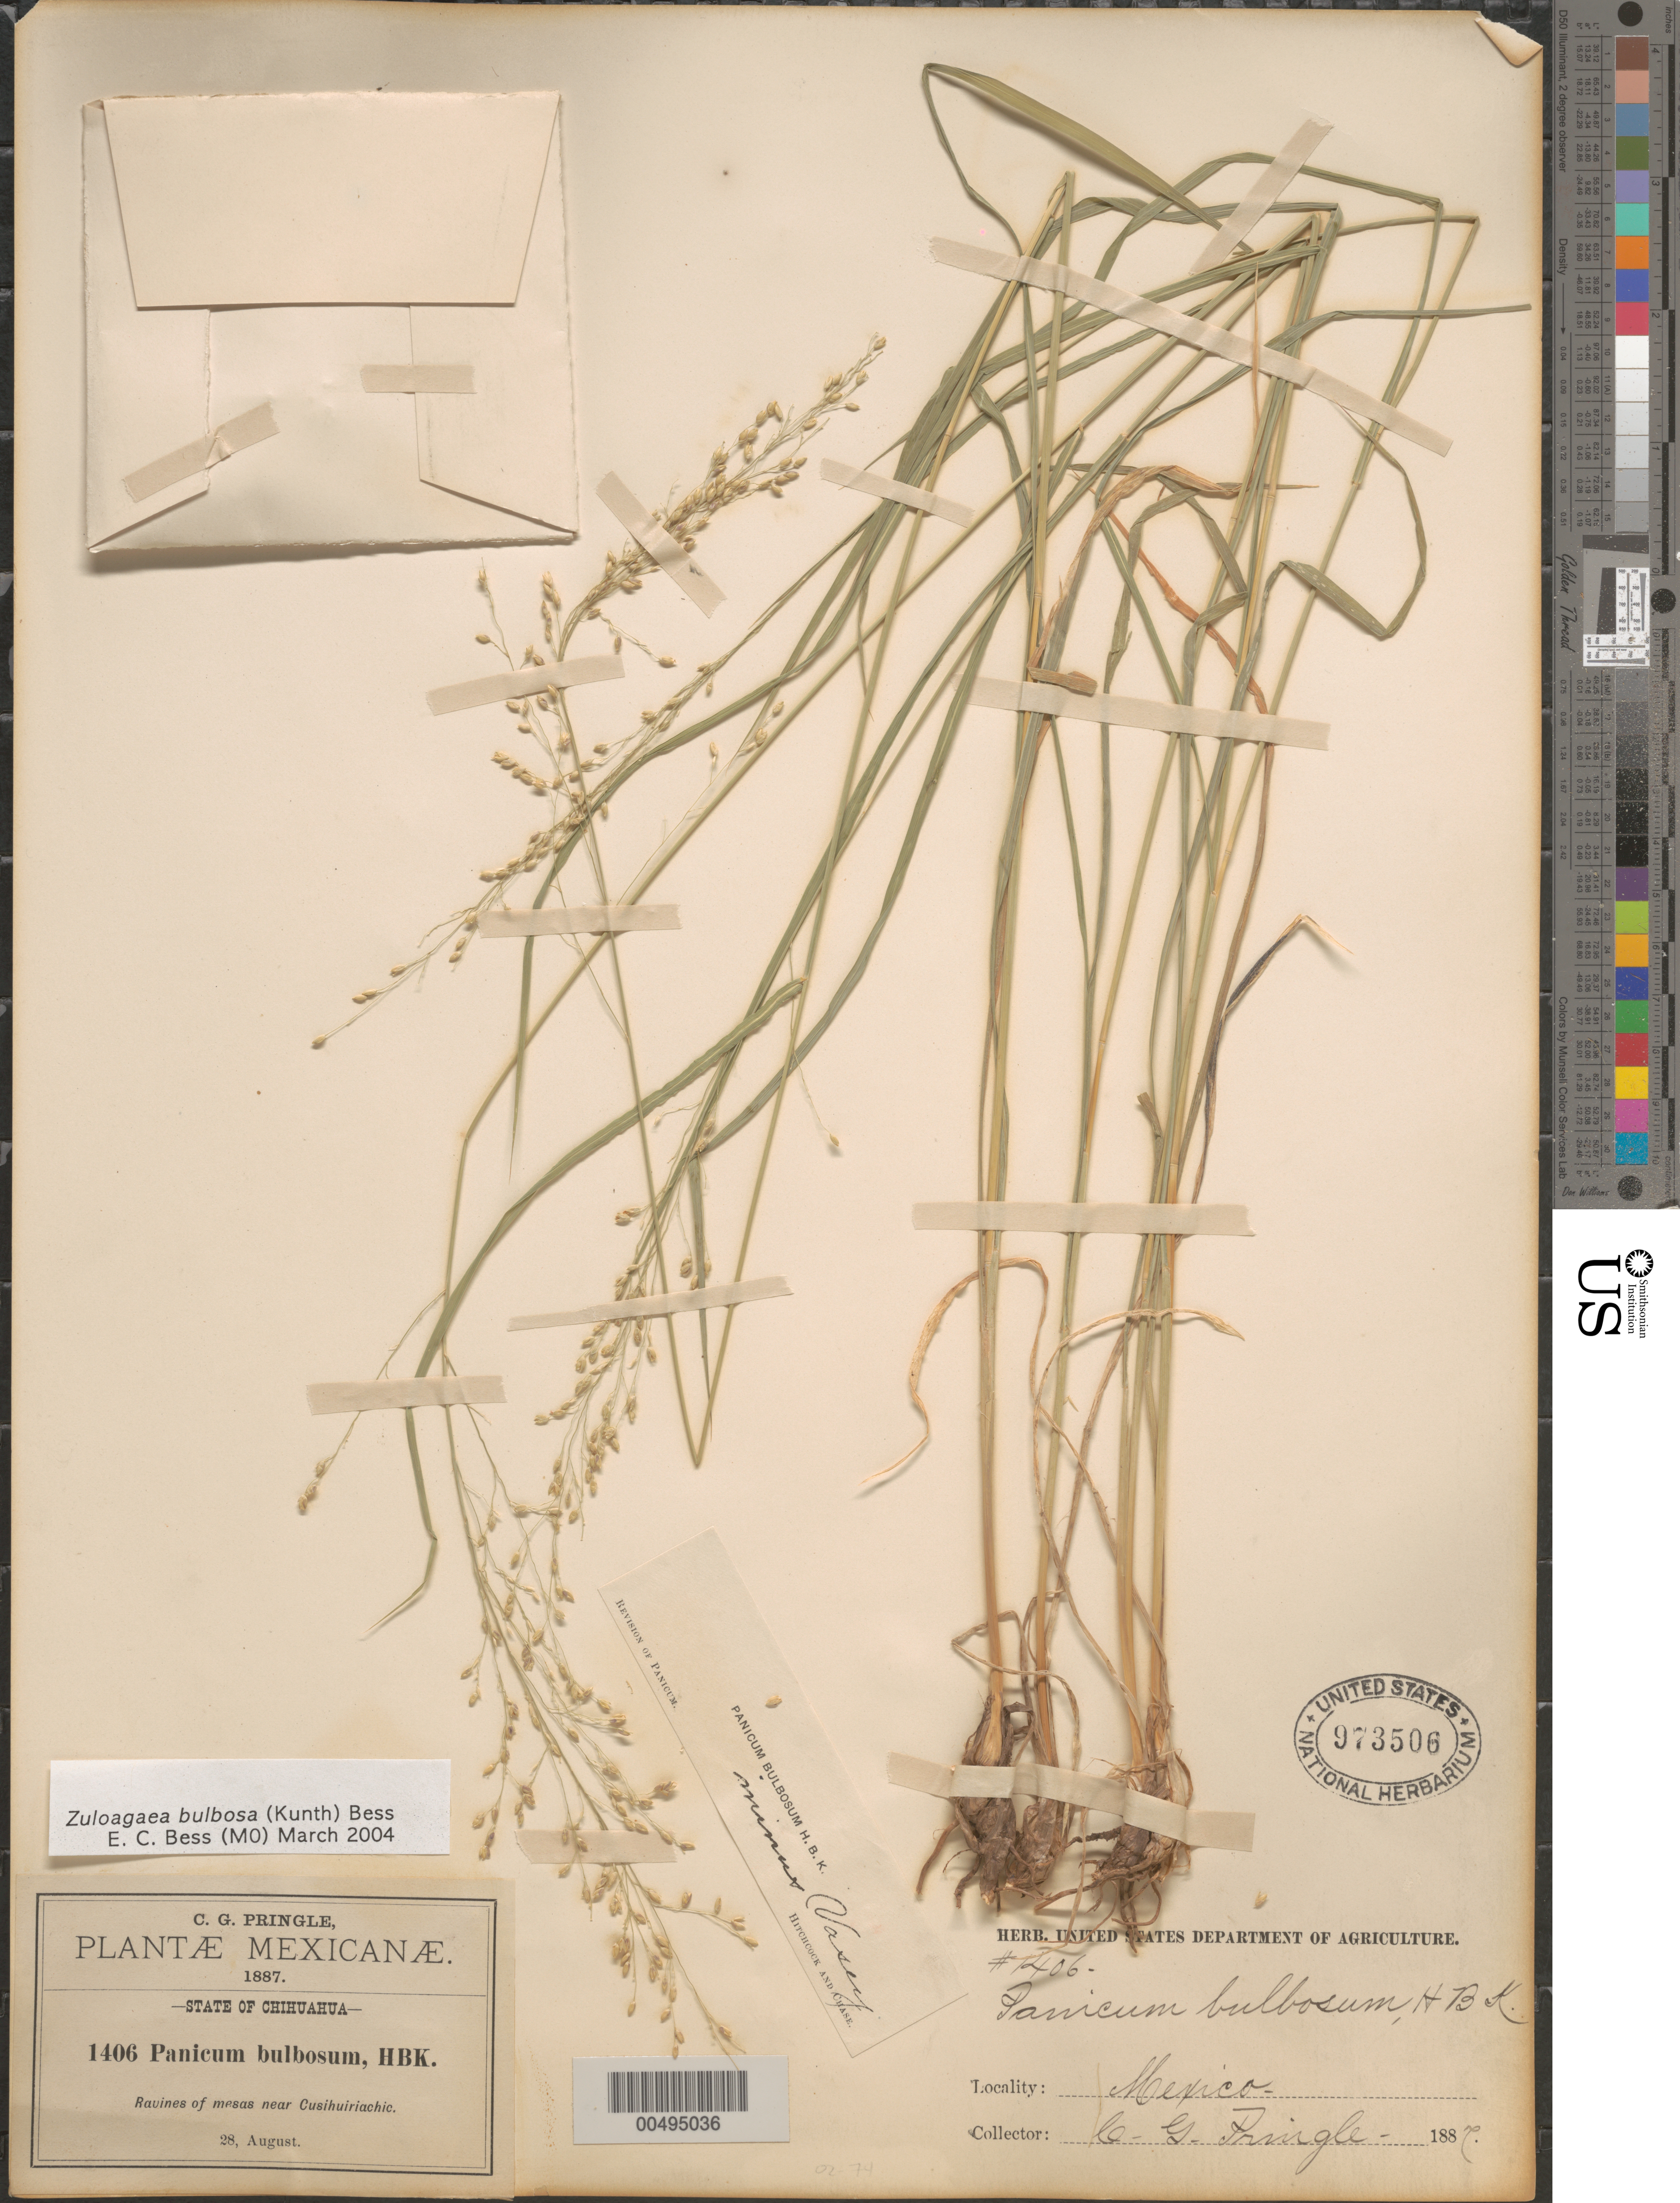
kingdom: Plantae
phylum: Tracheophyta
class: Liliopsida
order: Poales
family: Poaceae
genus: Panicum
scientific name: Panicum bulbosum subsp. sciaphilum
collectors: C. G. Pringle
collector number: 1406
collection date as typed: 28 Aug 1887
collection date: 1887-08-28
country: Mexico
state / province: Chihuahua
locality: Near Cusihuiriachic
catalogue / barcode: US 973506